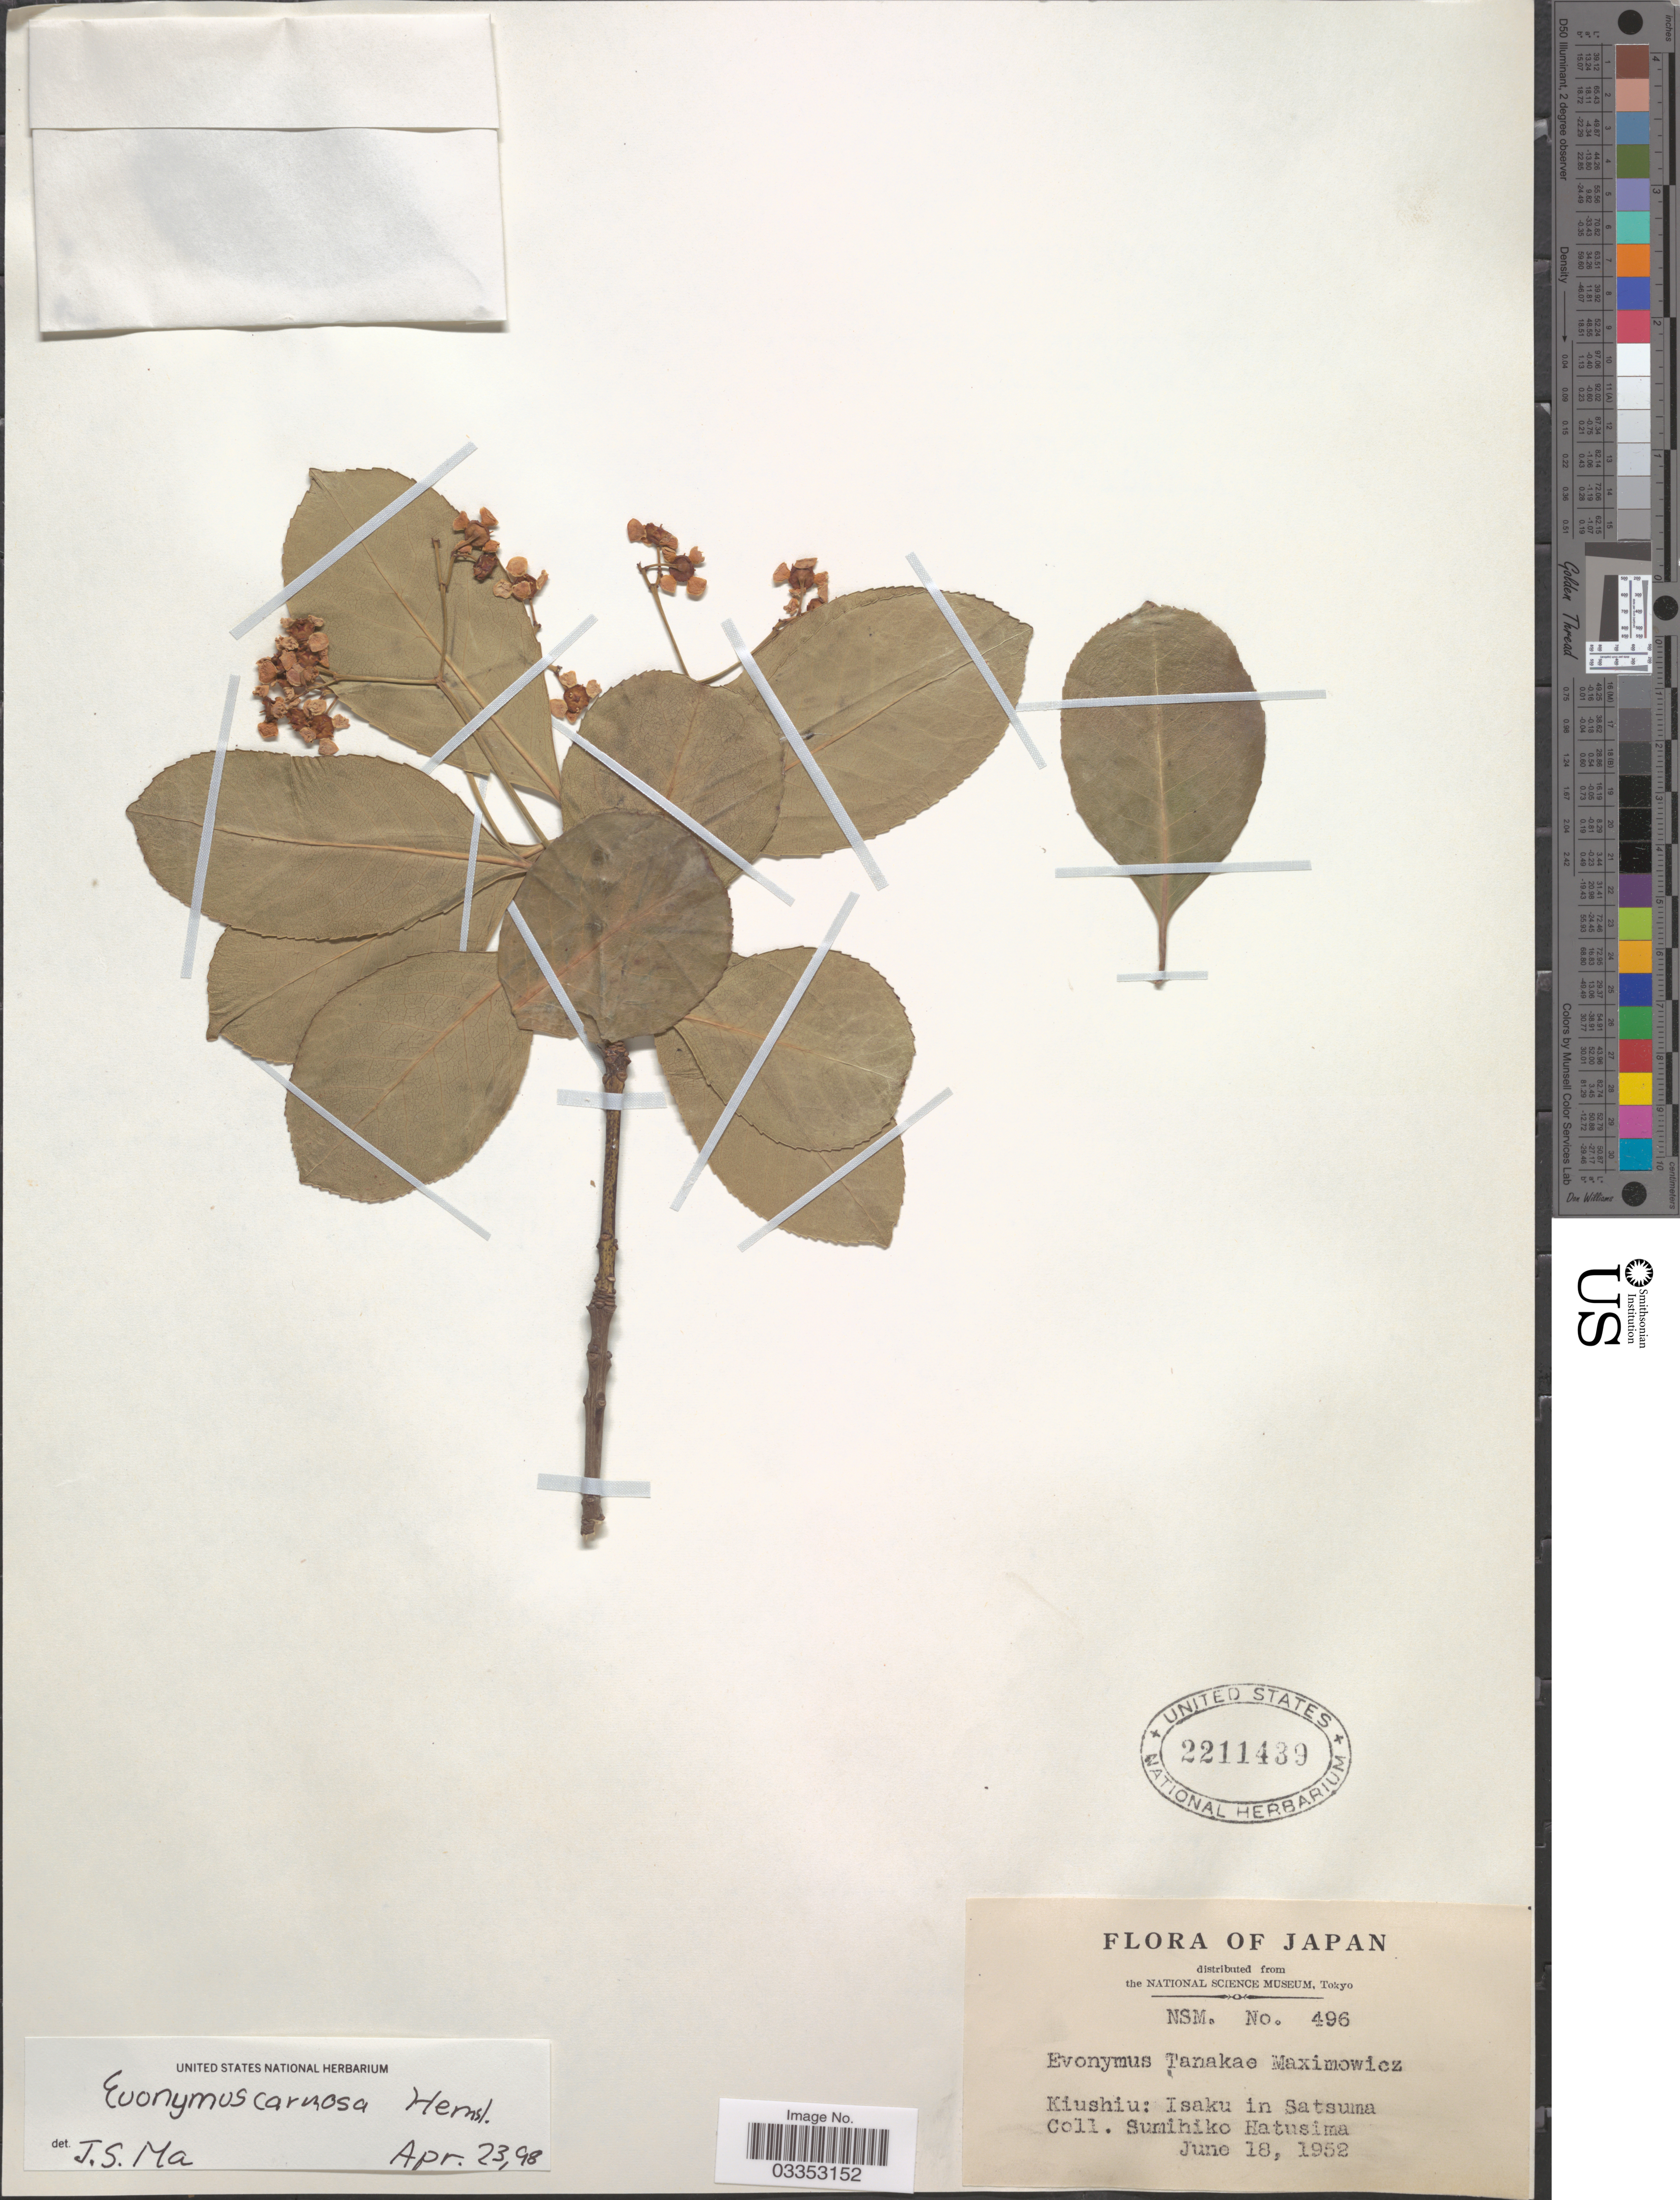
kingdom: Plantae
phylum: Tracheophyta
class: Magnoliopsida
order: Celastrales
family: Celastraceae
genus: Euonymus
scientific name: Euonymus carnosus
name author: Hemsl.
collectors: S. Hatusima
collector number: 496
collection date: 1952-06-18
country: Japan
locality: Kiushiu: Isaku in Satsuma.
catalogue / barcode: US 2211439